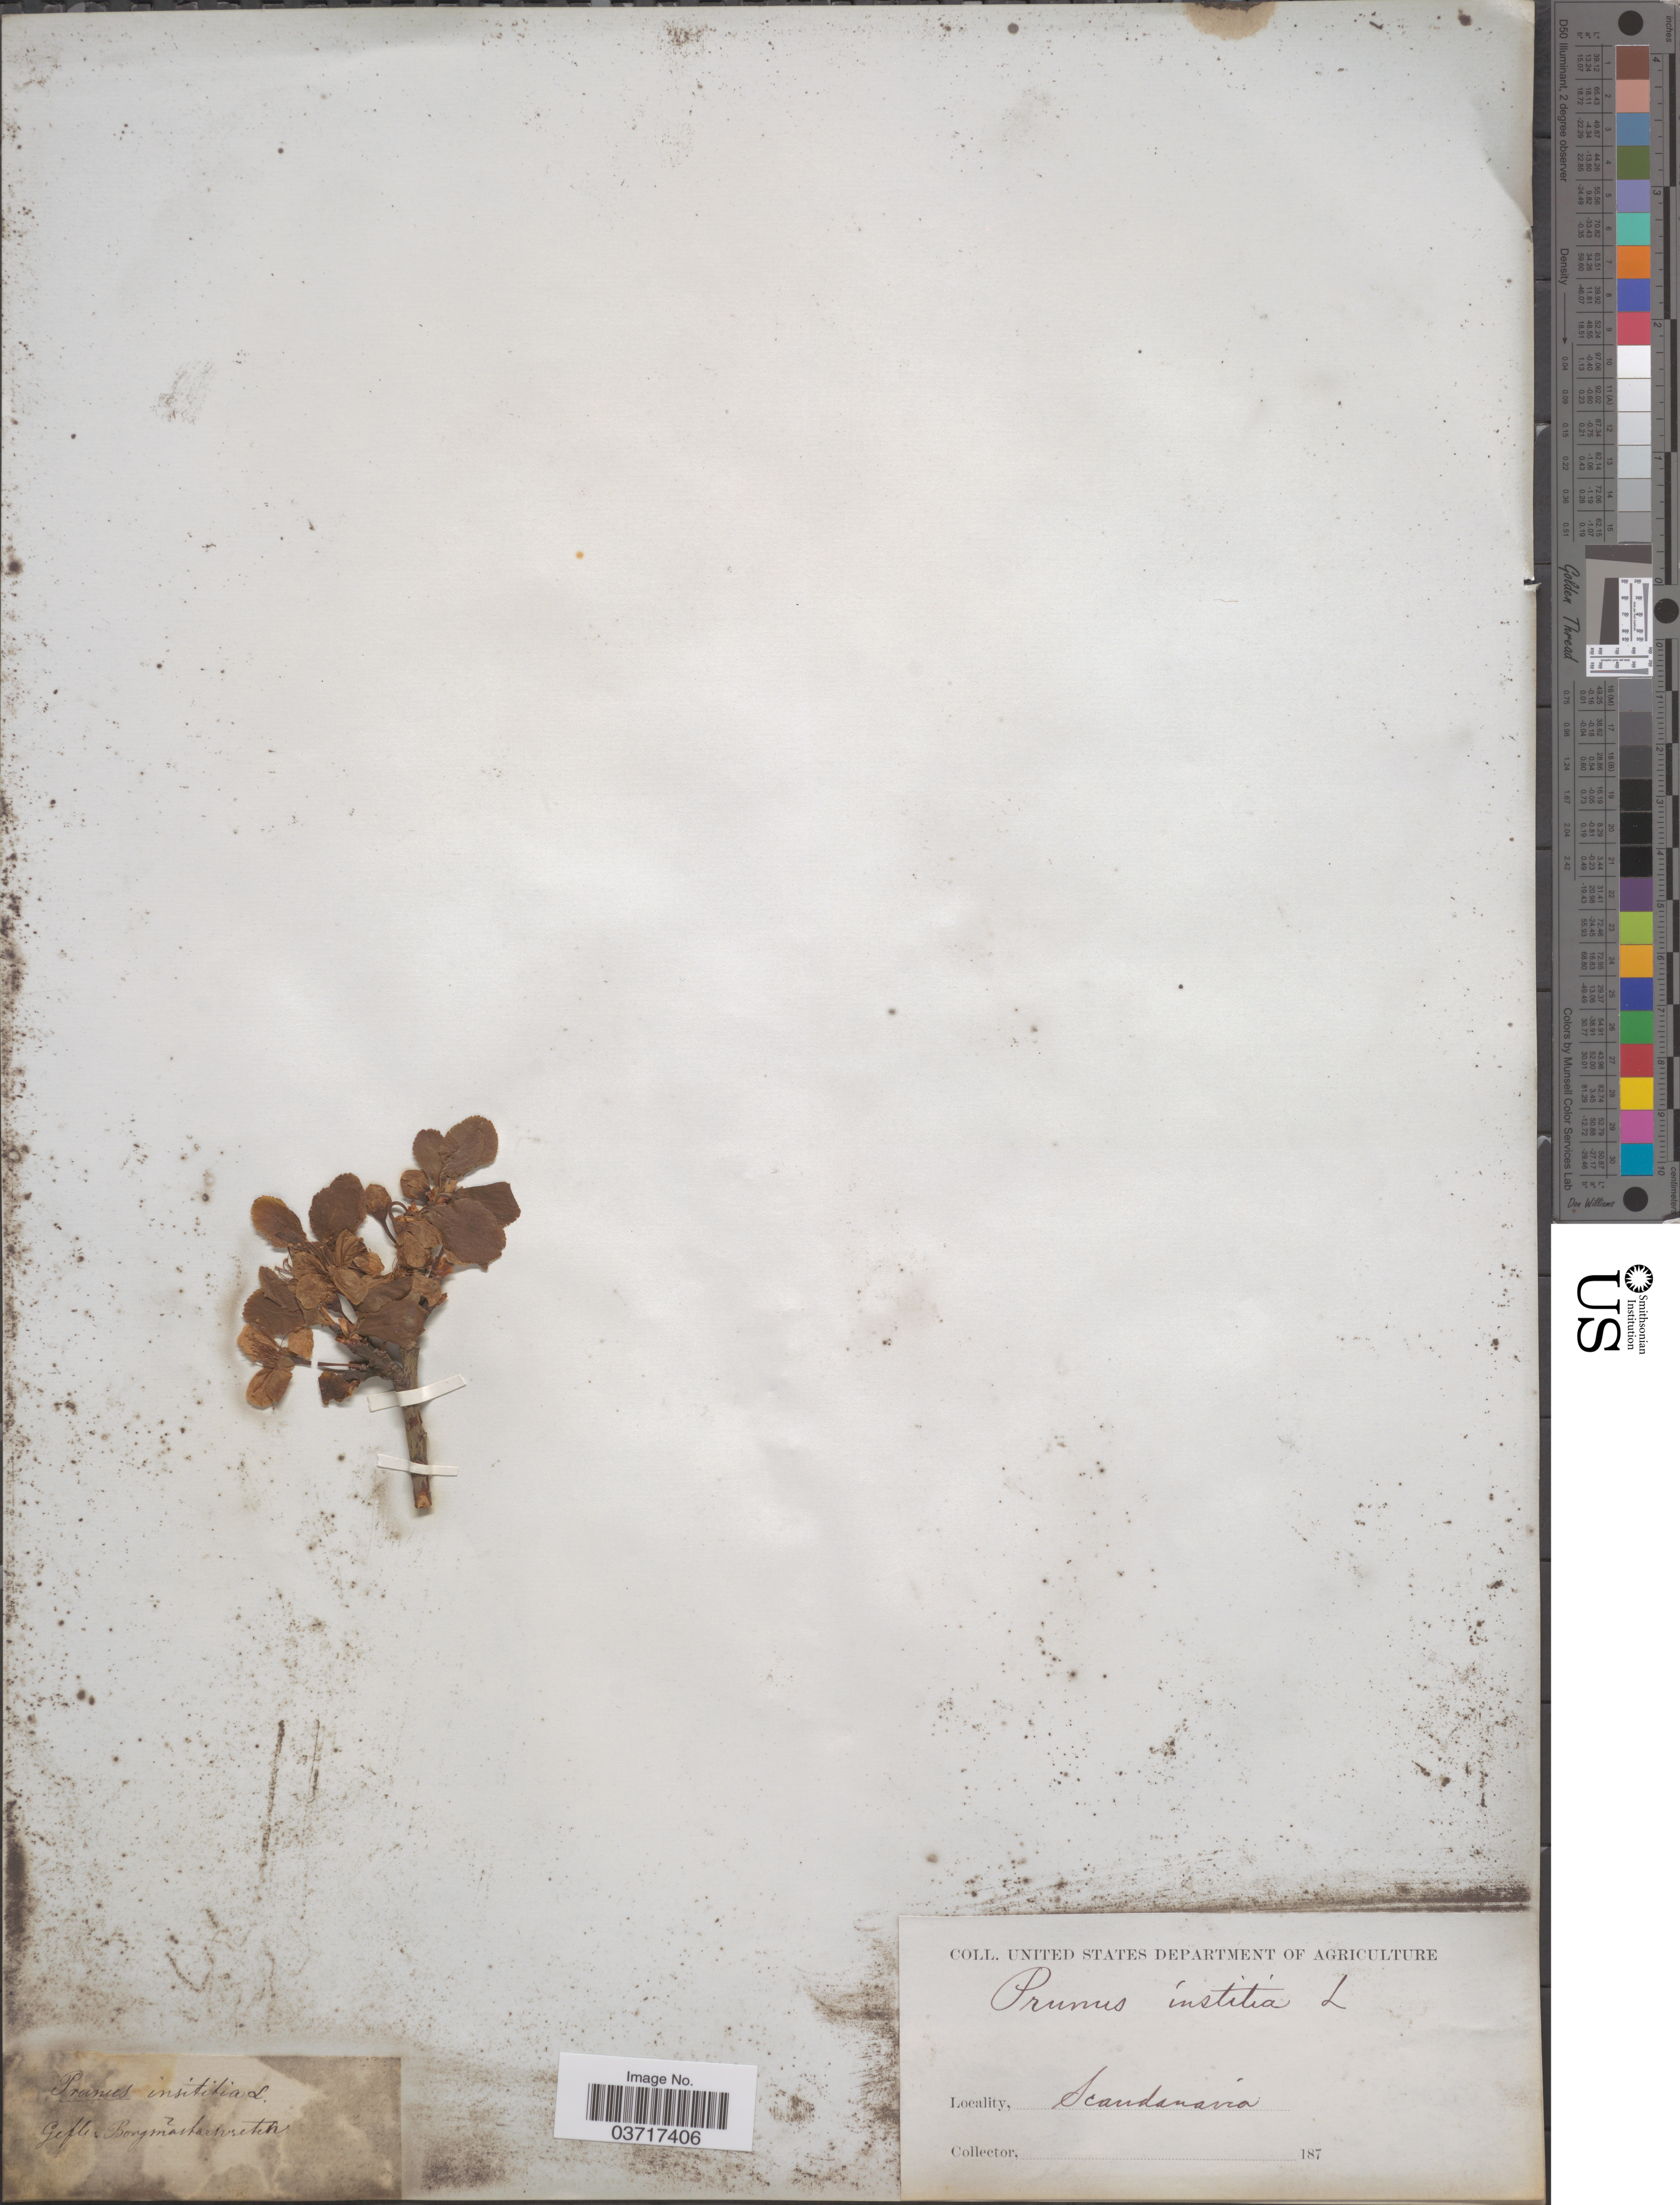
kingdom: Plantae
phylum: Tracheophyta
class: Magnoliopsida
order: Rosales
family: Rosaceae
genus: Prunus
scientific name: Prunus insititia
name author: L.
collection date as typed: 187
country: Sweden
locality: Scandanavia. Gefle [illegible text].